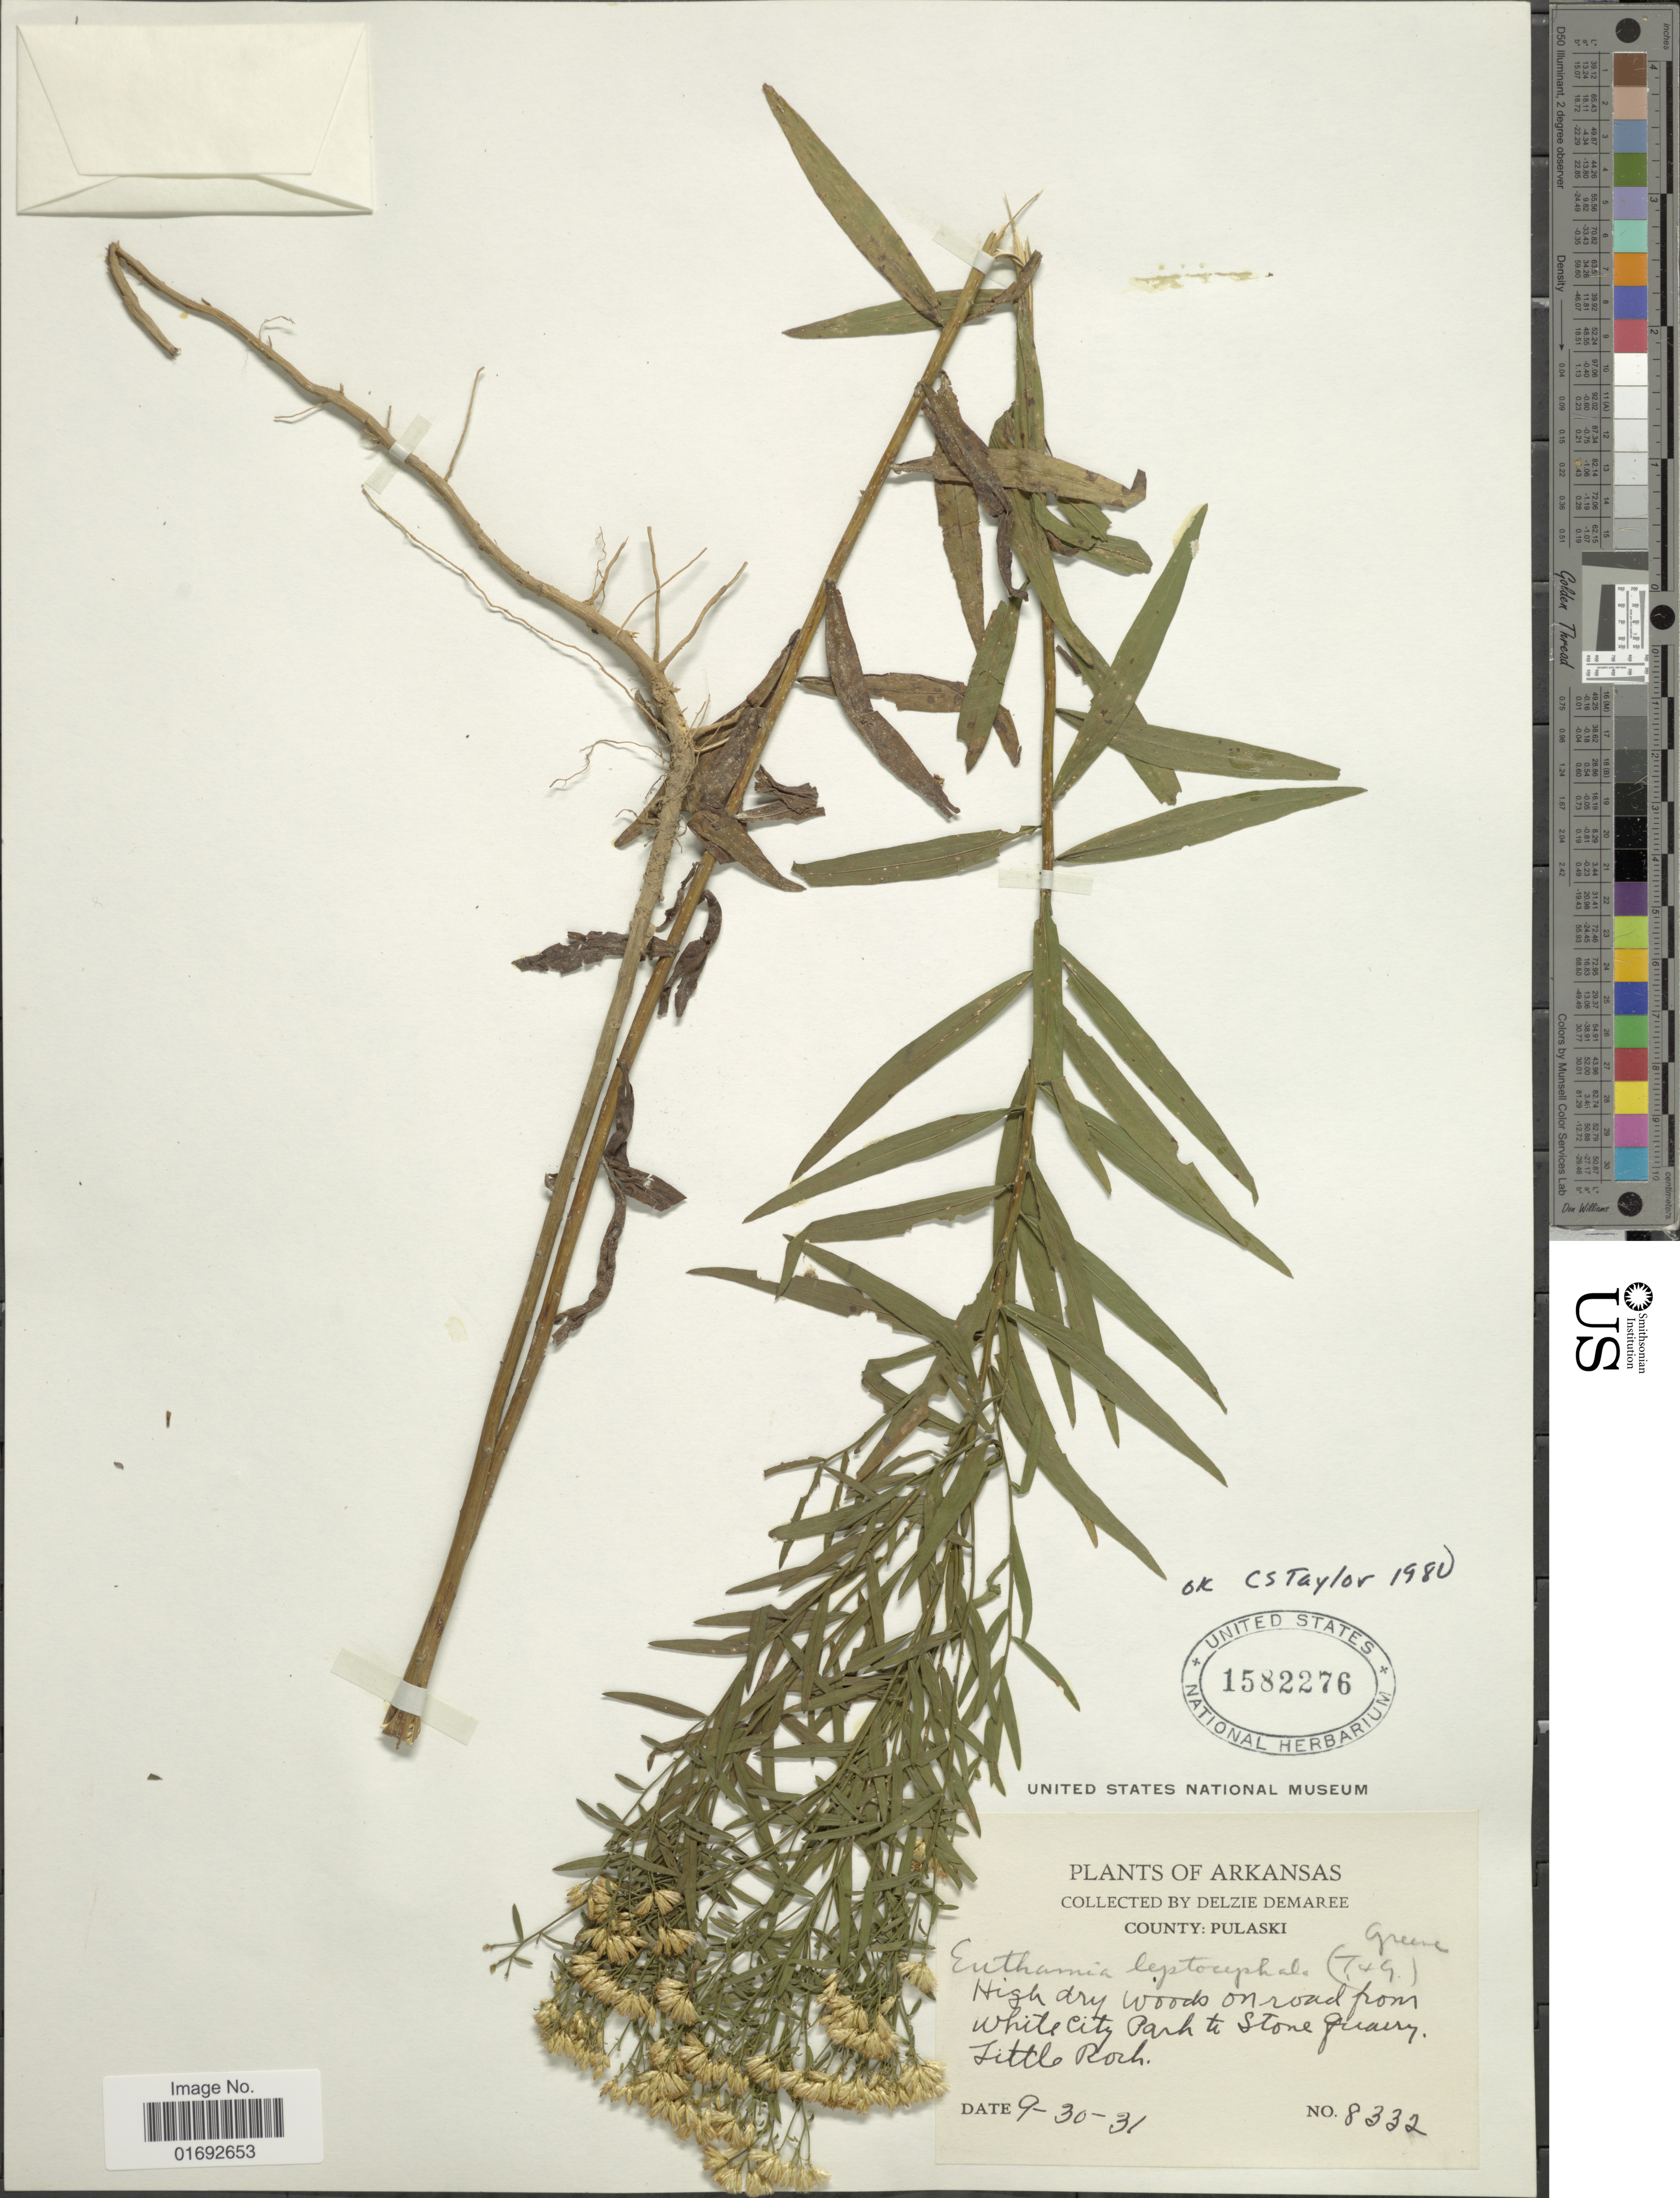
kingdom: Plantae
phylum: Tracheophyta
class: Magnoliopsida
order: Asterales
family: Asteraceae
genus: Euthamia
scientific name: Euthamia leptocephala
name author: (Torr. & A. Gray) Greene ex Porter & Britton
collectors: D. Demaree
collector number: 8332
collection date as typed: Transcribed d/m/y: 30/9/31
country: United States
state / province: Arkansas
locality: County Pulaski, on road from White City Park to Stone Quarry, Little Rock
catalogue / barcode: US 1582276